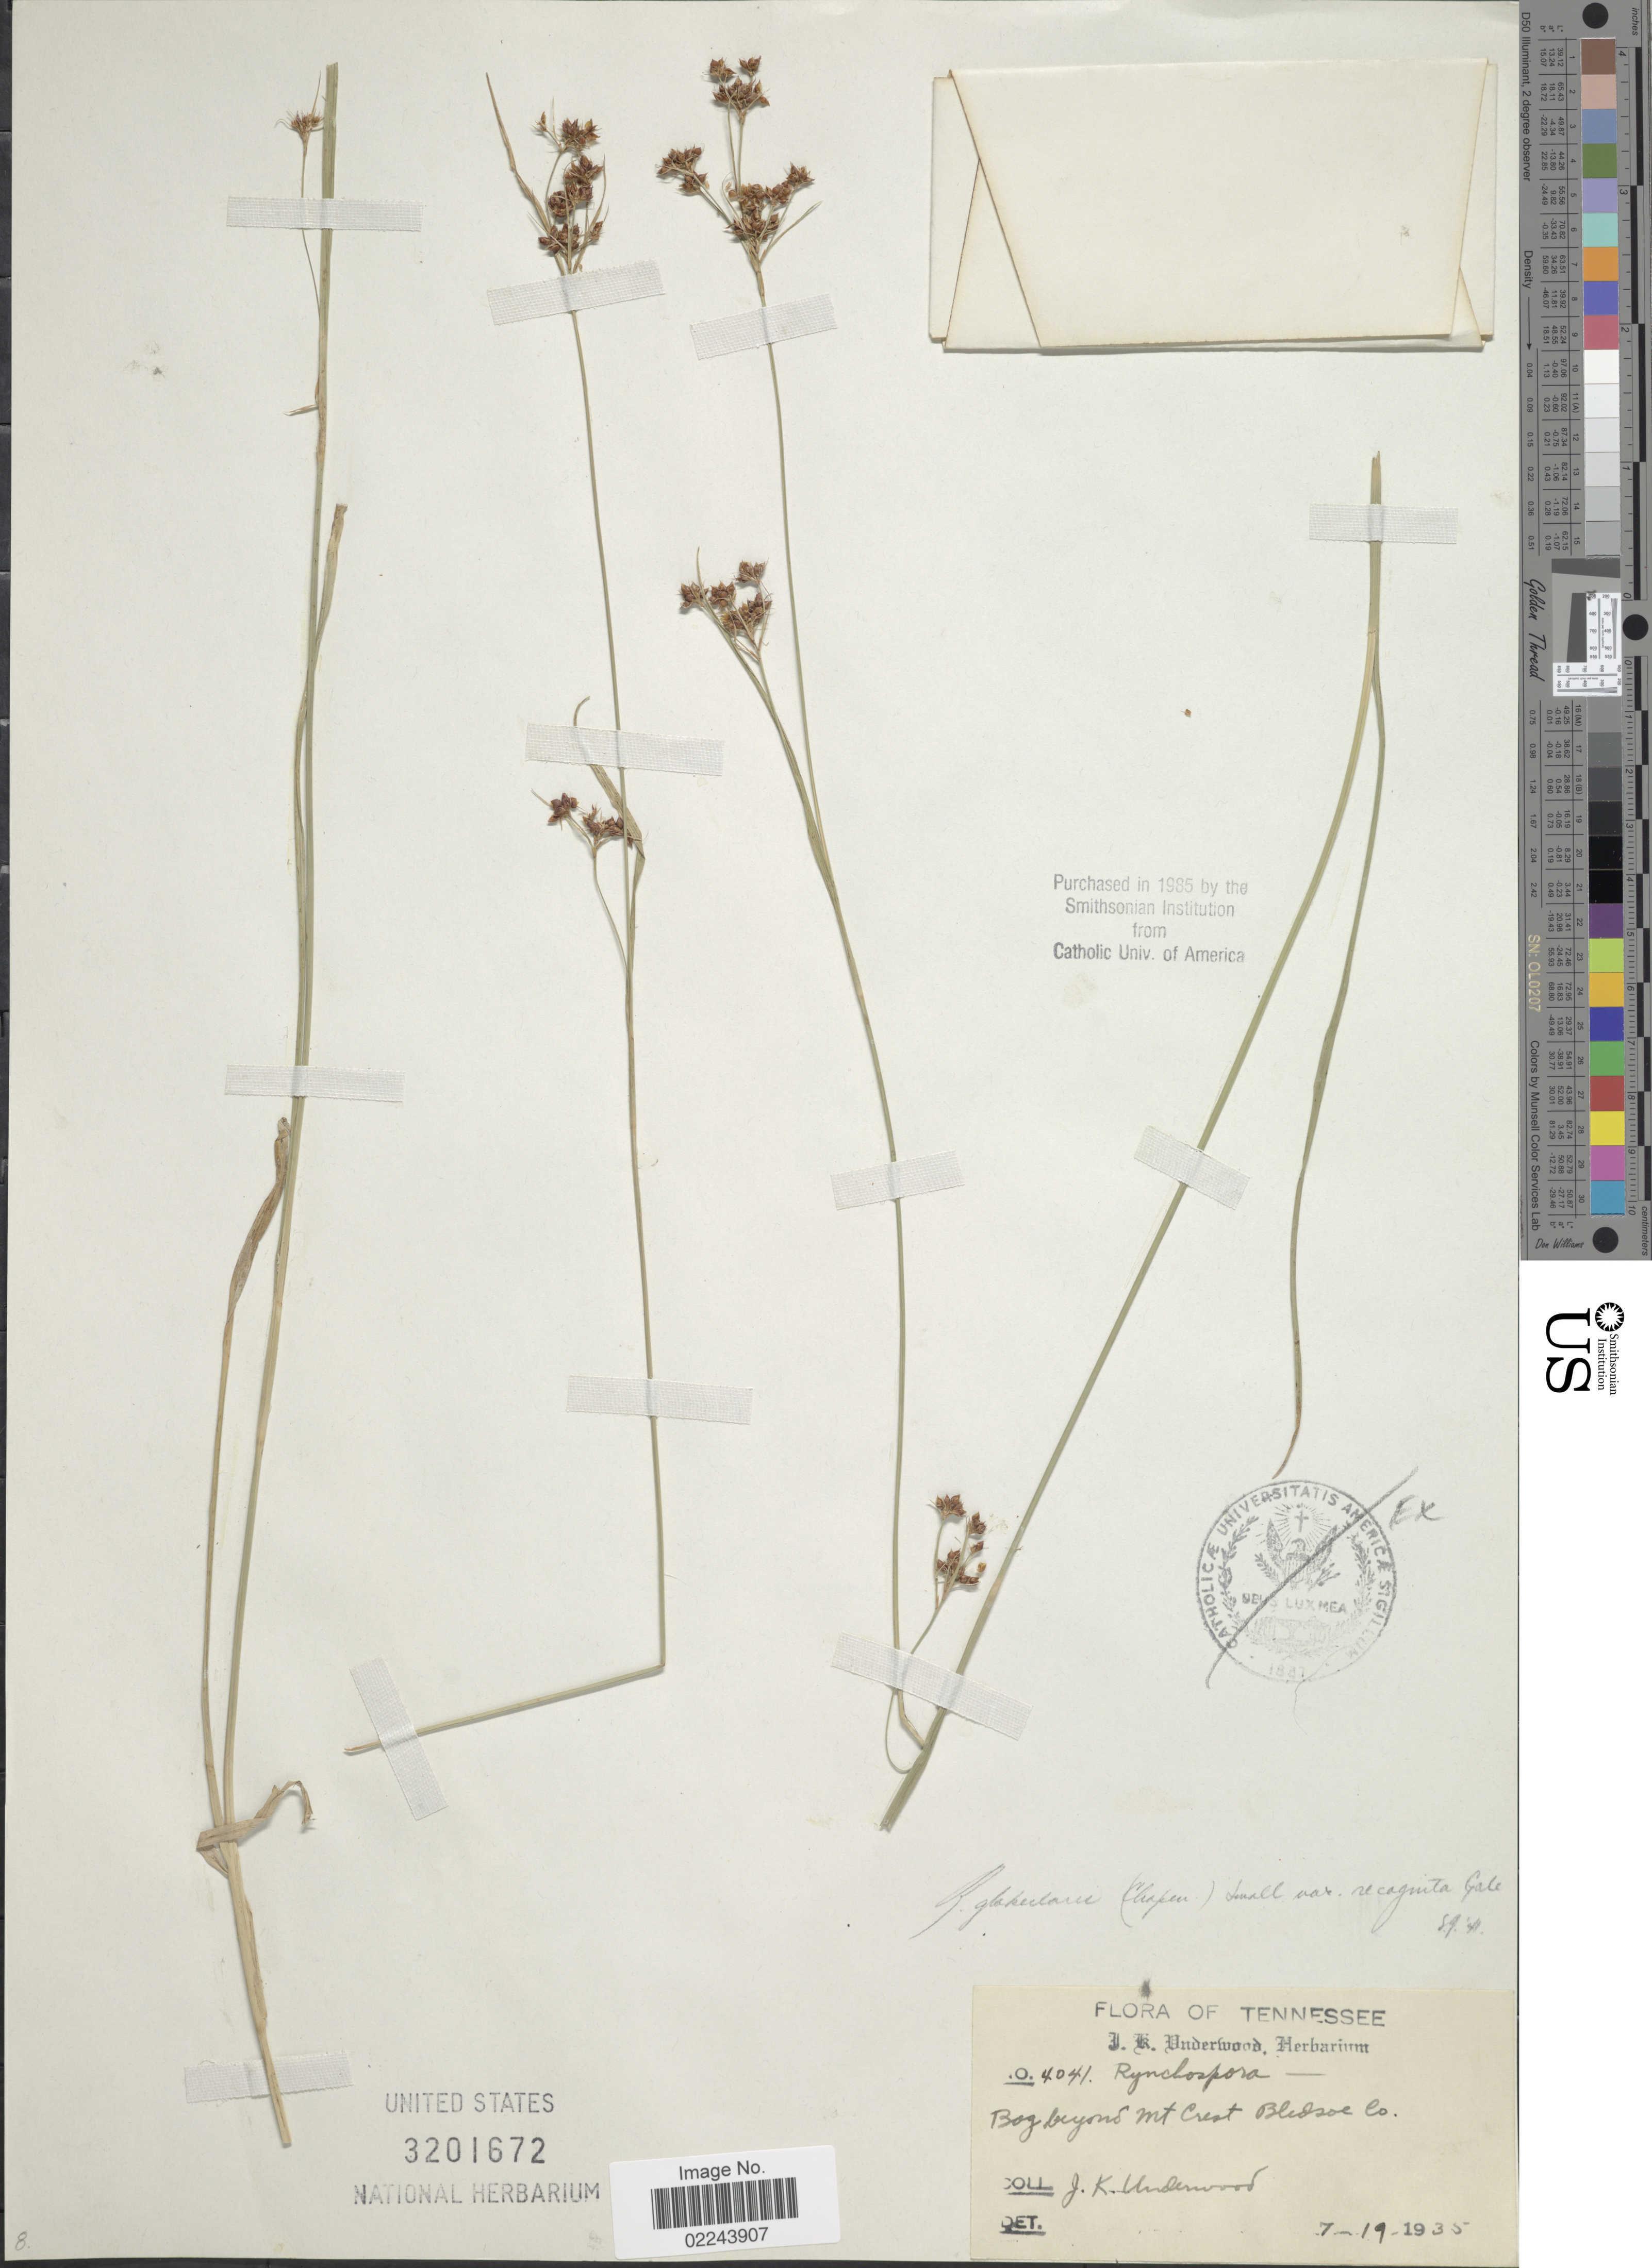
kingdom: Plantae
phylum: Tracheophyta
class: Liliopsida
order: Poales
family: Cyperaceae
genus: Rhynchospora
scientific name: Rhynchospora recognita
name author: (Gale) Kral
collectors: J. K. Underwood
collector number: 4041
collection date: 1935-07-19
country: United States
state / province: Tennessee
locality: Beyond Mt. Crest, Bledsoe Co.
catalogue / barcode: US 3201672